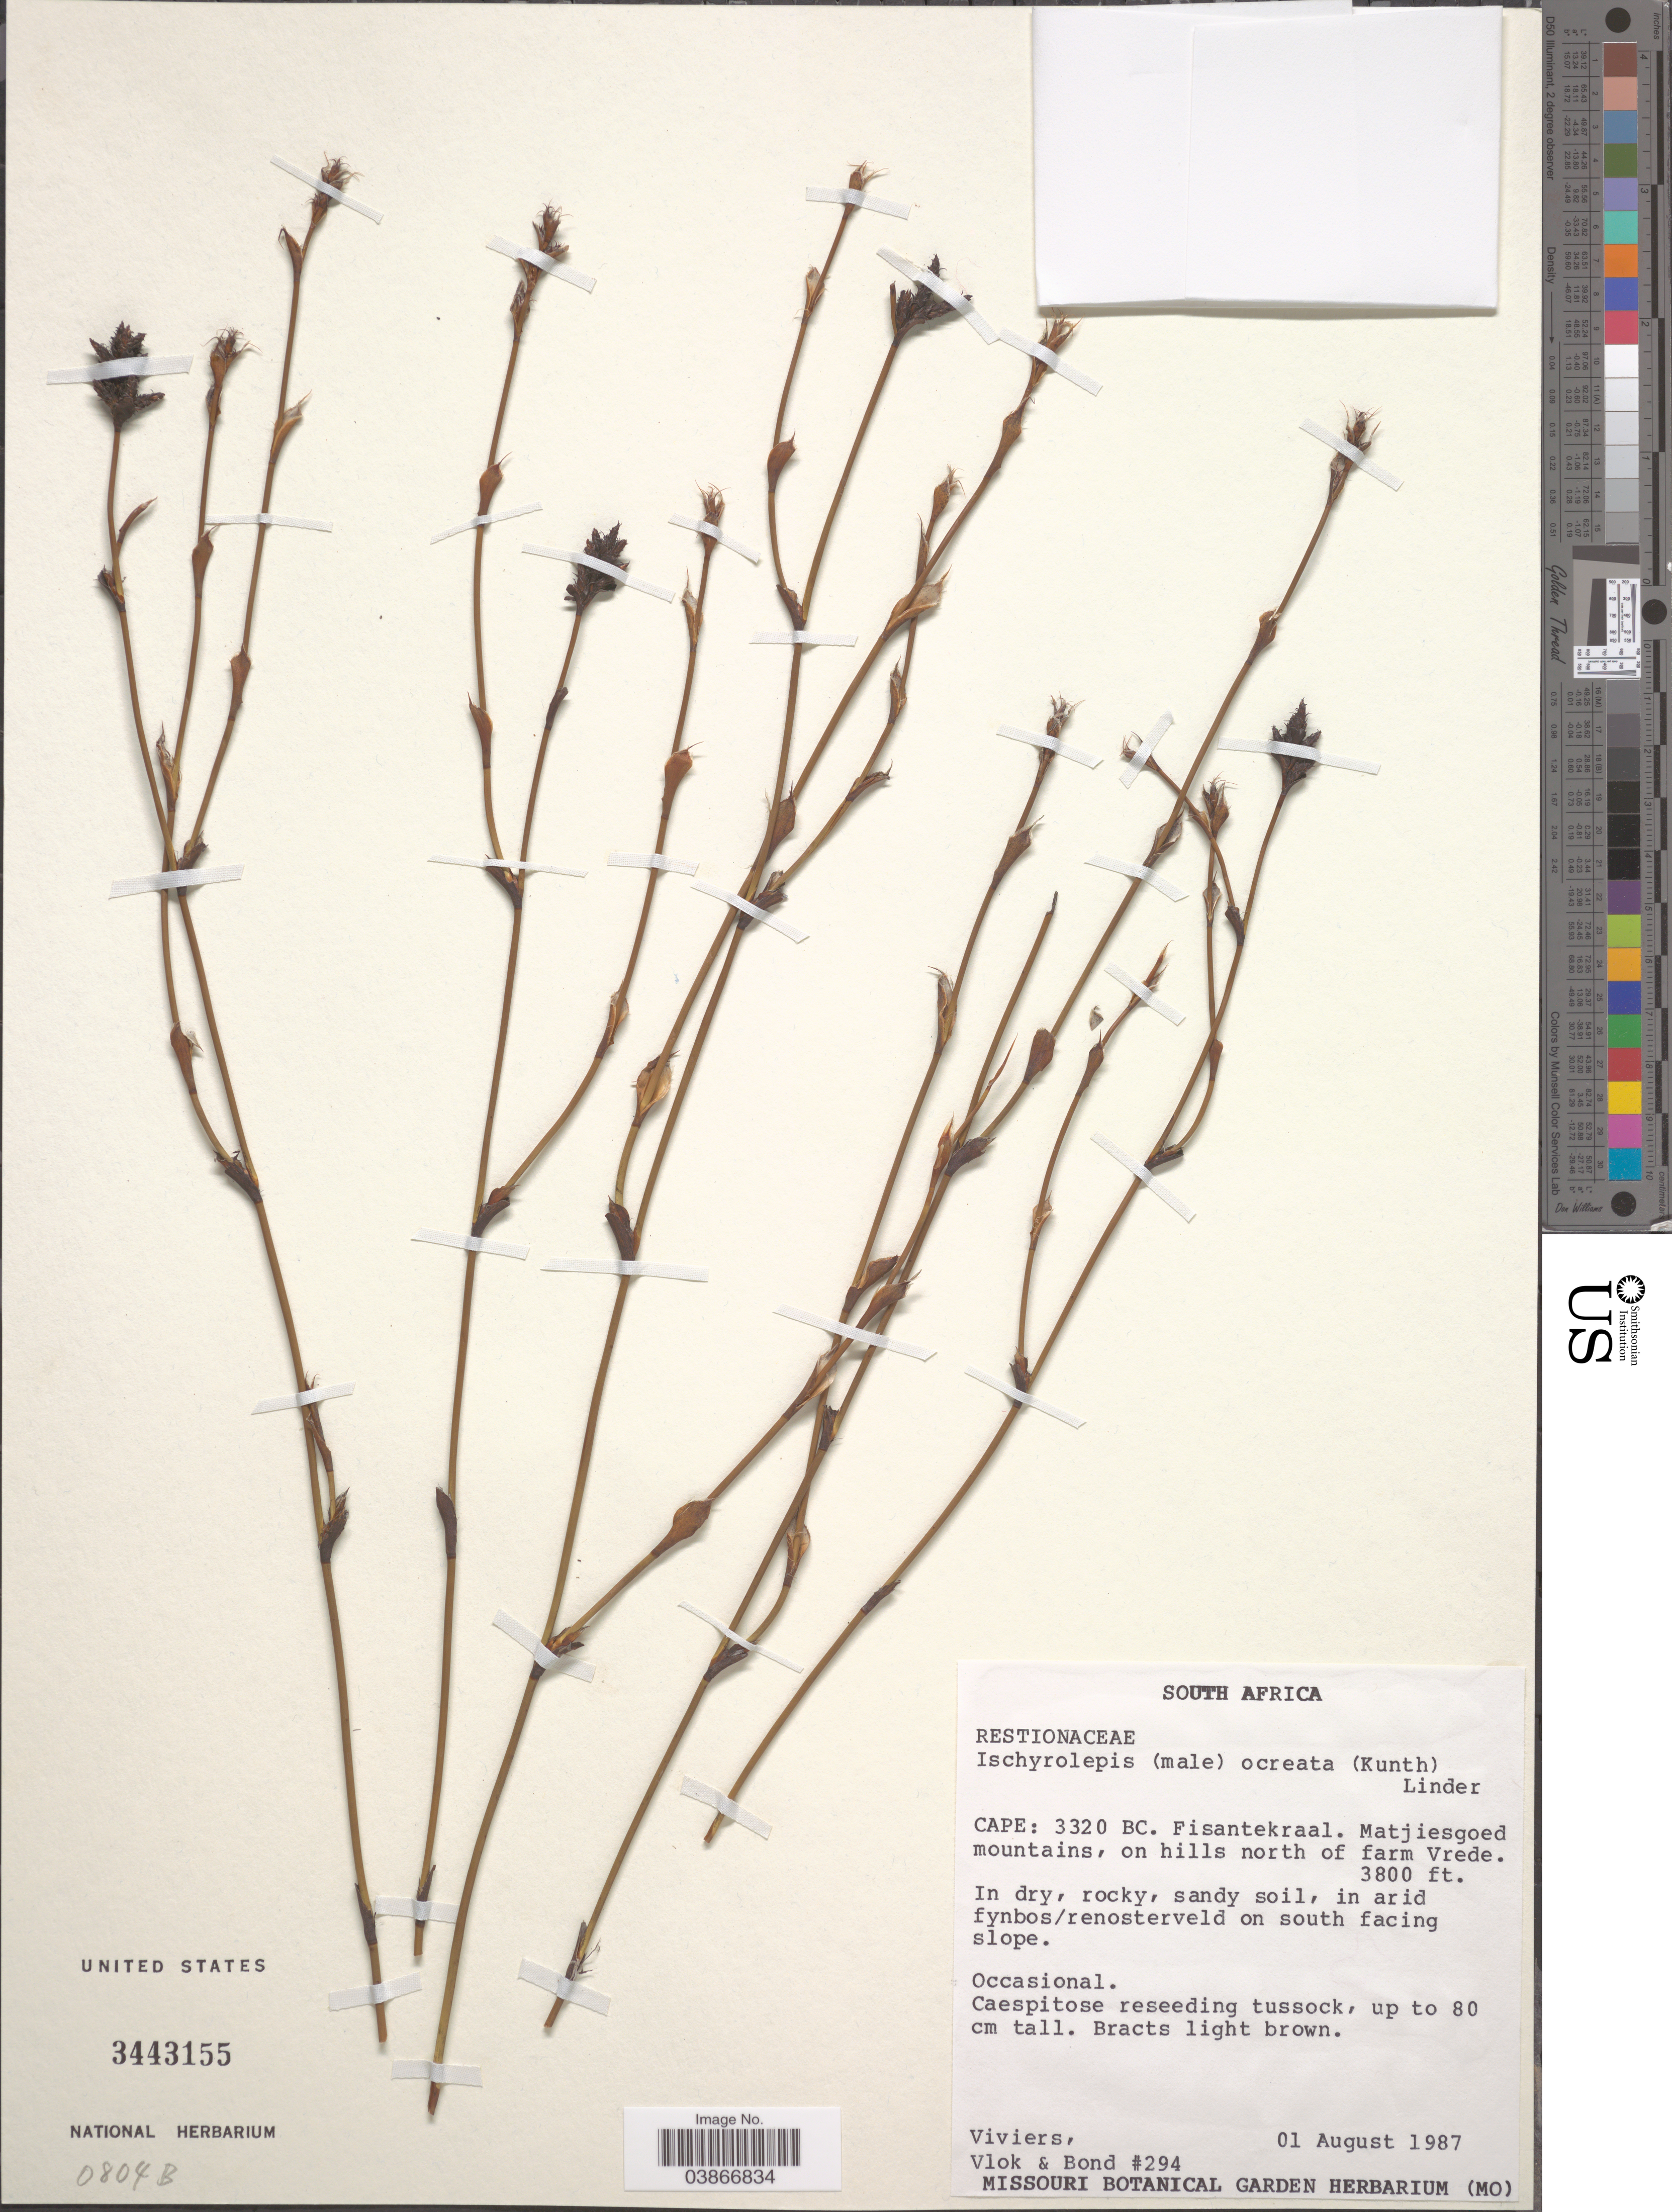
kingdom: Plantae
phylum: Tracheophyta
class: Liliopsida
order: Poales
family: Restionaceae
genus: Restio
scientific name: Restio ocreatus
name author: Kunth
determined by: Strong, Mark T., (BOT), Smithsonian Institution - National Museum of Natural History (UNITED STATES)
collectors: Viviers, Vlok & -. Bond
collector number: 294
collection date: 1987-08-01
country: South Africa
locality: Cape: 3320 BC. Fisantekraal. Matjiesgoed mountains, on hills north of farm Vrede.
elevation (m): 1158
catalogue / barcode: US 3443155